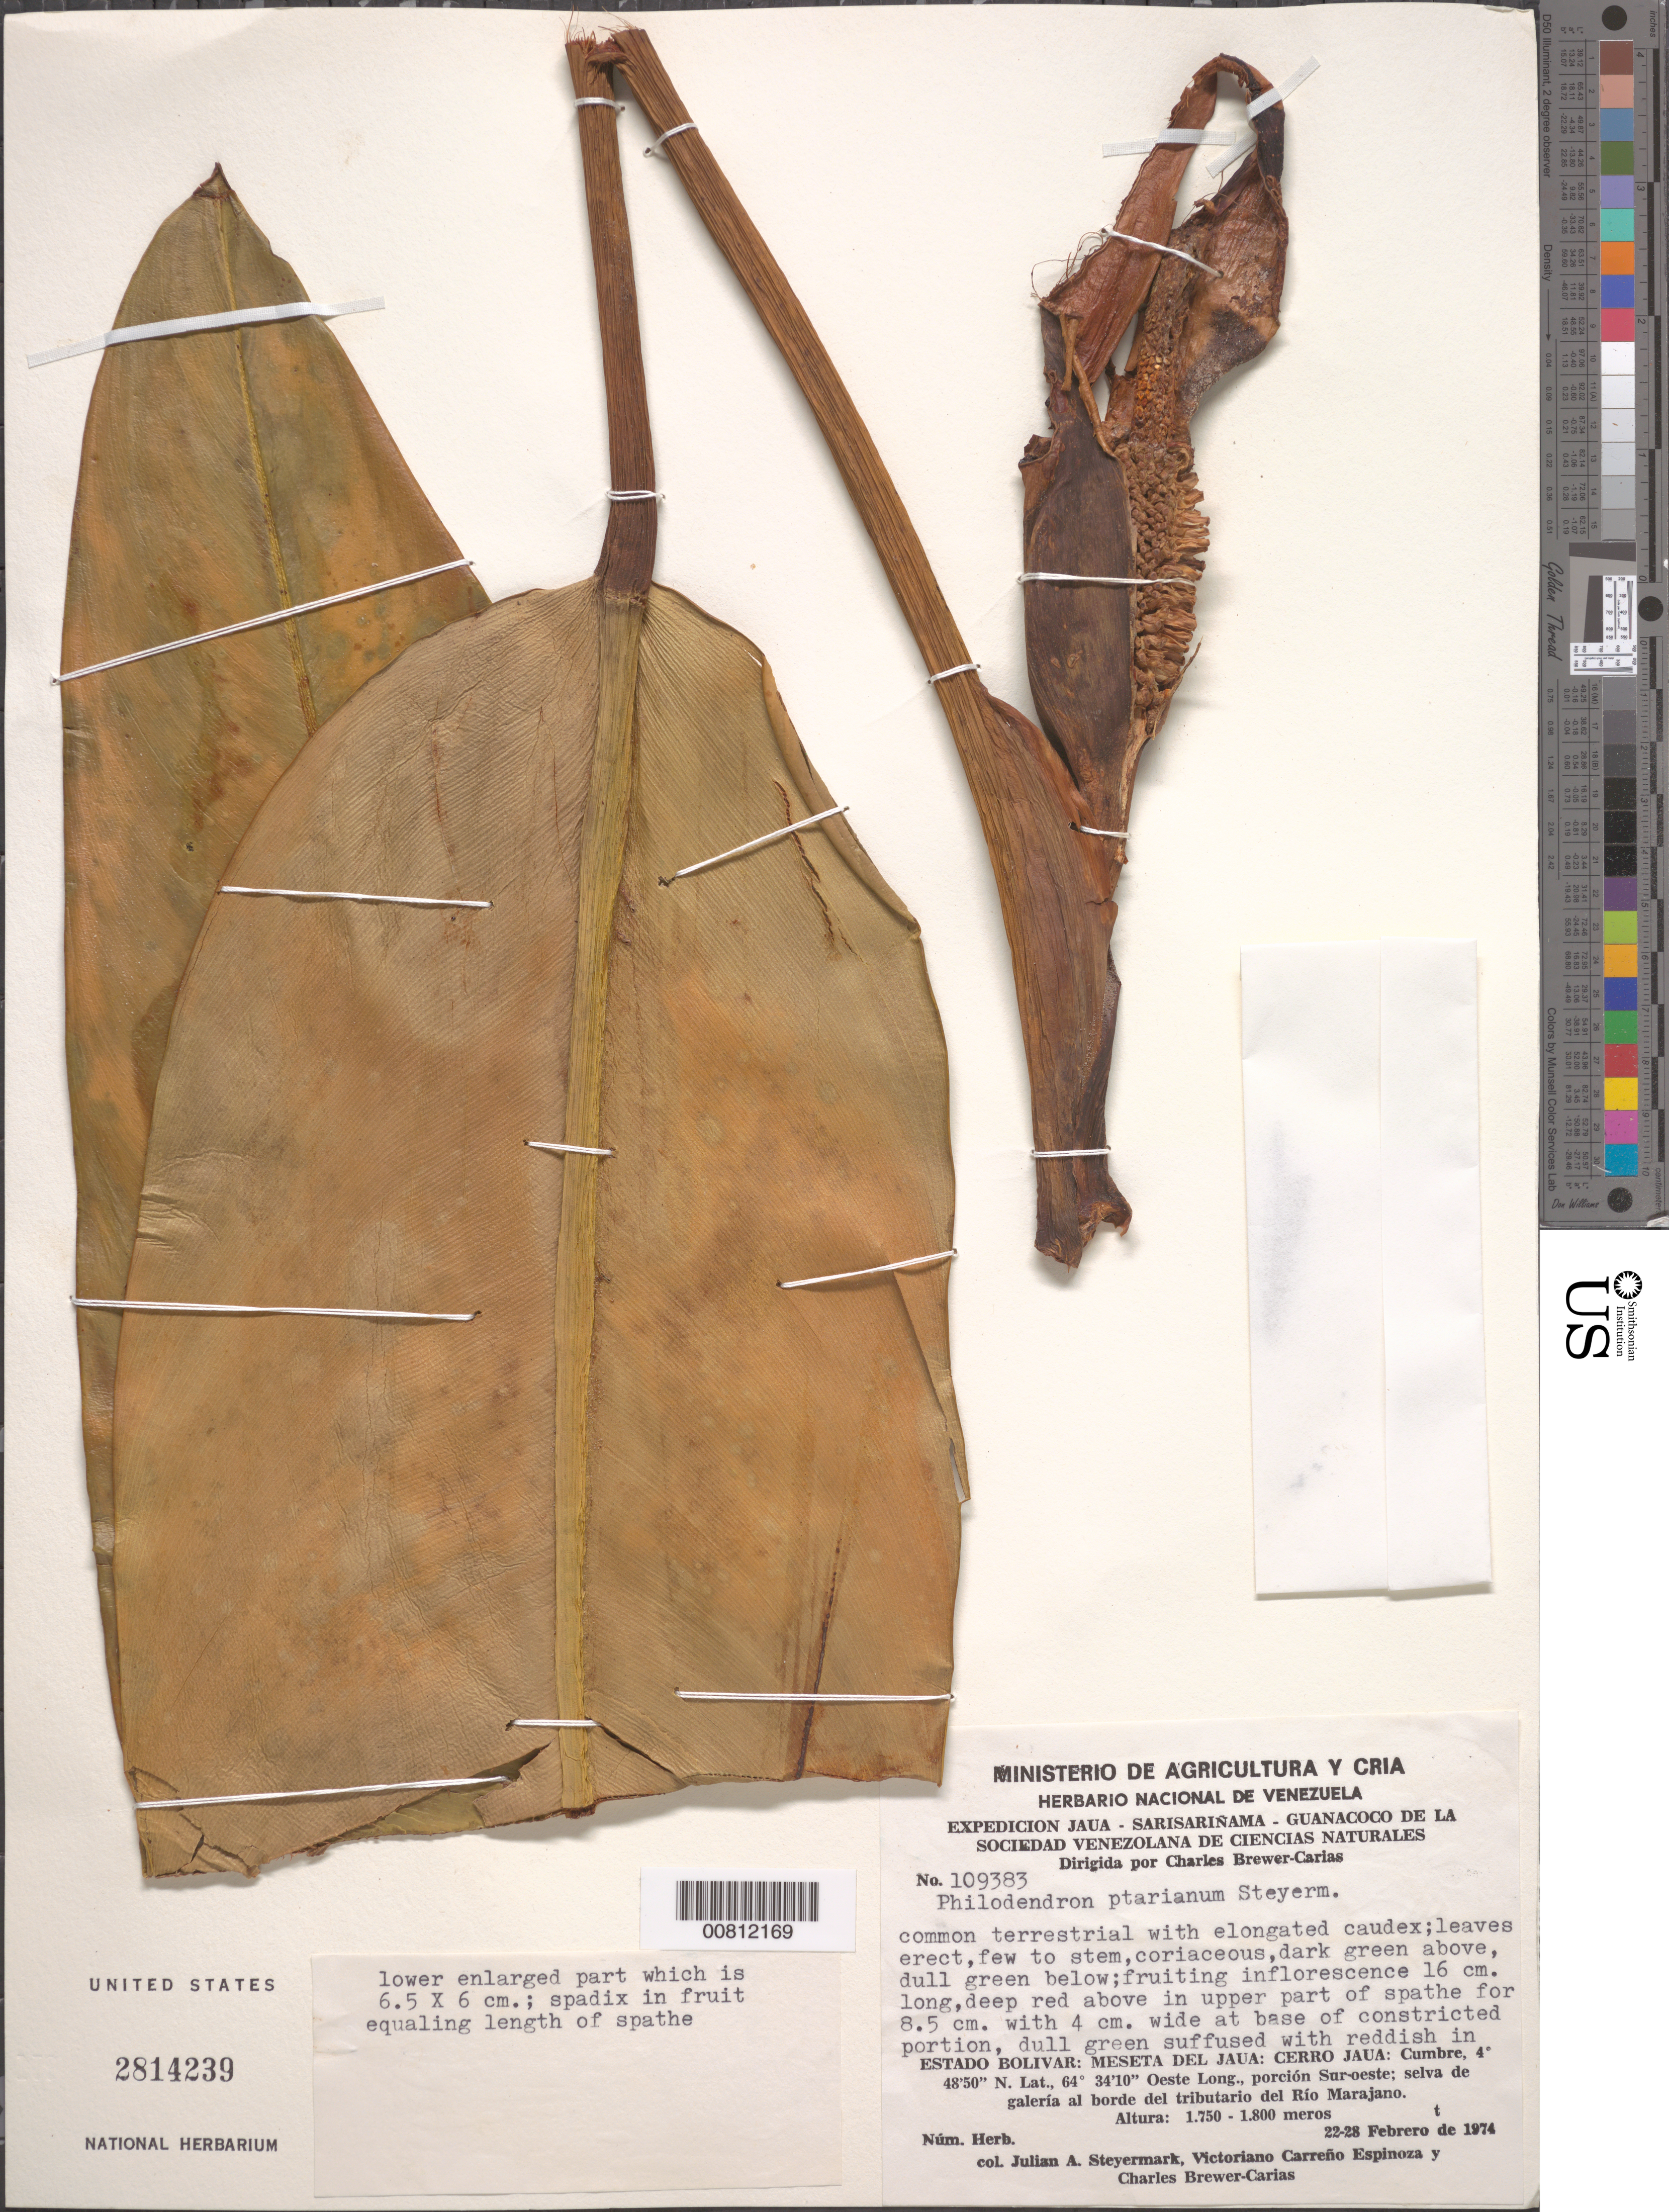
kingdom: Plantae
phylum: Tracheophyta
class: Liliopsida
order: Alismatales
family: Araceae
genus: Philodendron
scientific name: Philodendron ptarianum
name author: Steyerm.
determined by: Brewer-Carias, Charles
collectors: J. Steyermark, V. Carreño E. & C. Brewer-Carias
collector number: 109383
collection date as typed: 22-Feb-74 to 28-Feb-74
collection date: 1974-02-22/1974-02-28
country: Venezuela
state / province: Bolívar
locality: Meseta del Jaua: Cerro Jaua, portion SO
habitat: Selva de galeria al borde del tributario del Río Marajano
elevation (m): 1750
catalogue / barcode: US 2814239